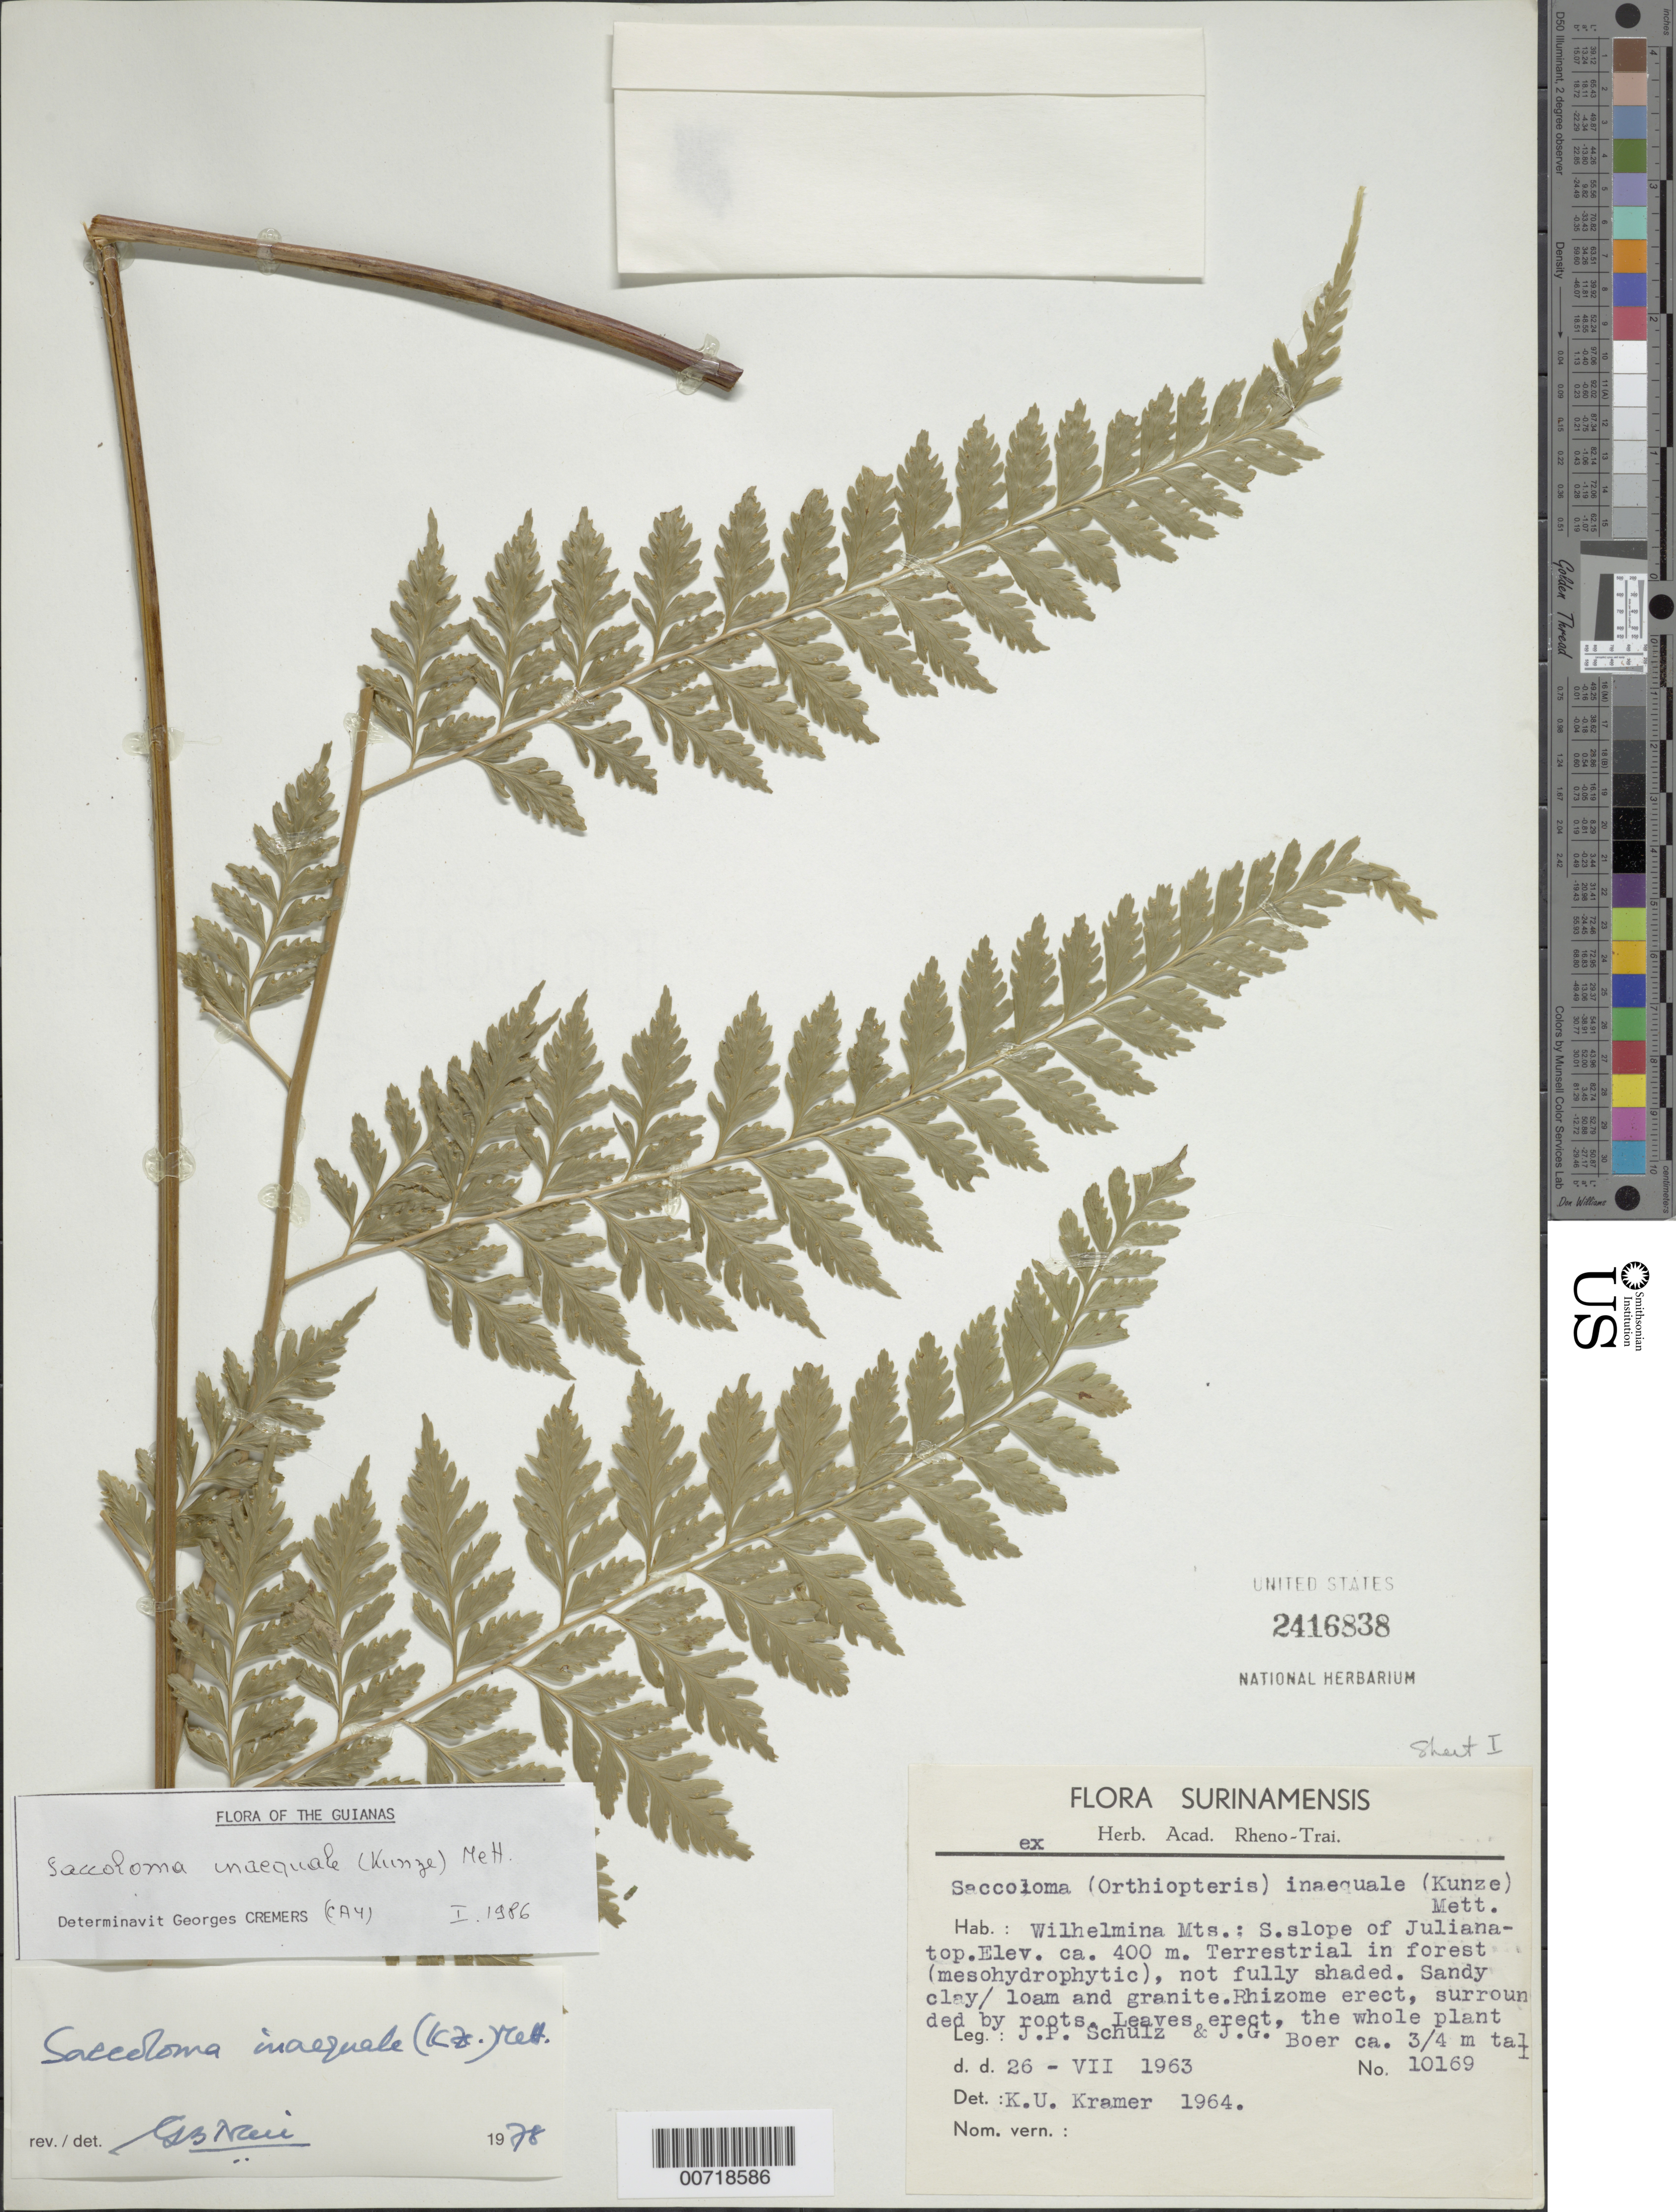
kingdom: Plantae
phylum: Tracheophyta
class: Polypodiopsida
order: Polypodiales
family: Saccolomataceae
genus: Saccoloma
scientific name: Saccoloma inaequale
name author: (Kunze) Mett.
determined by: Cremers, Georges A.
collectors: J. P. Schulz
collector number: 10169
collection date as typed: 26-Jul-63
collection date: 1963-07-26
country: Suriname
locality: Wilhelminagebergte (Wilhelmina Mts.), Juliana Top, S slope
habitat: Forest, not fully shaded; sandy clay/loam and granite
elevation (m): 400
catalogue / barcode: US 2416838